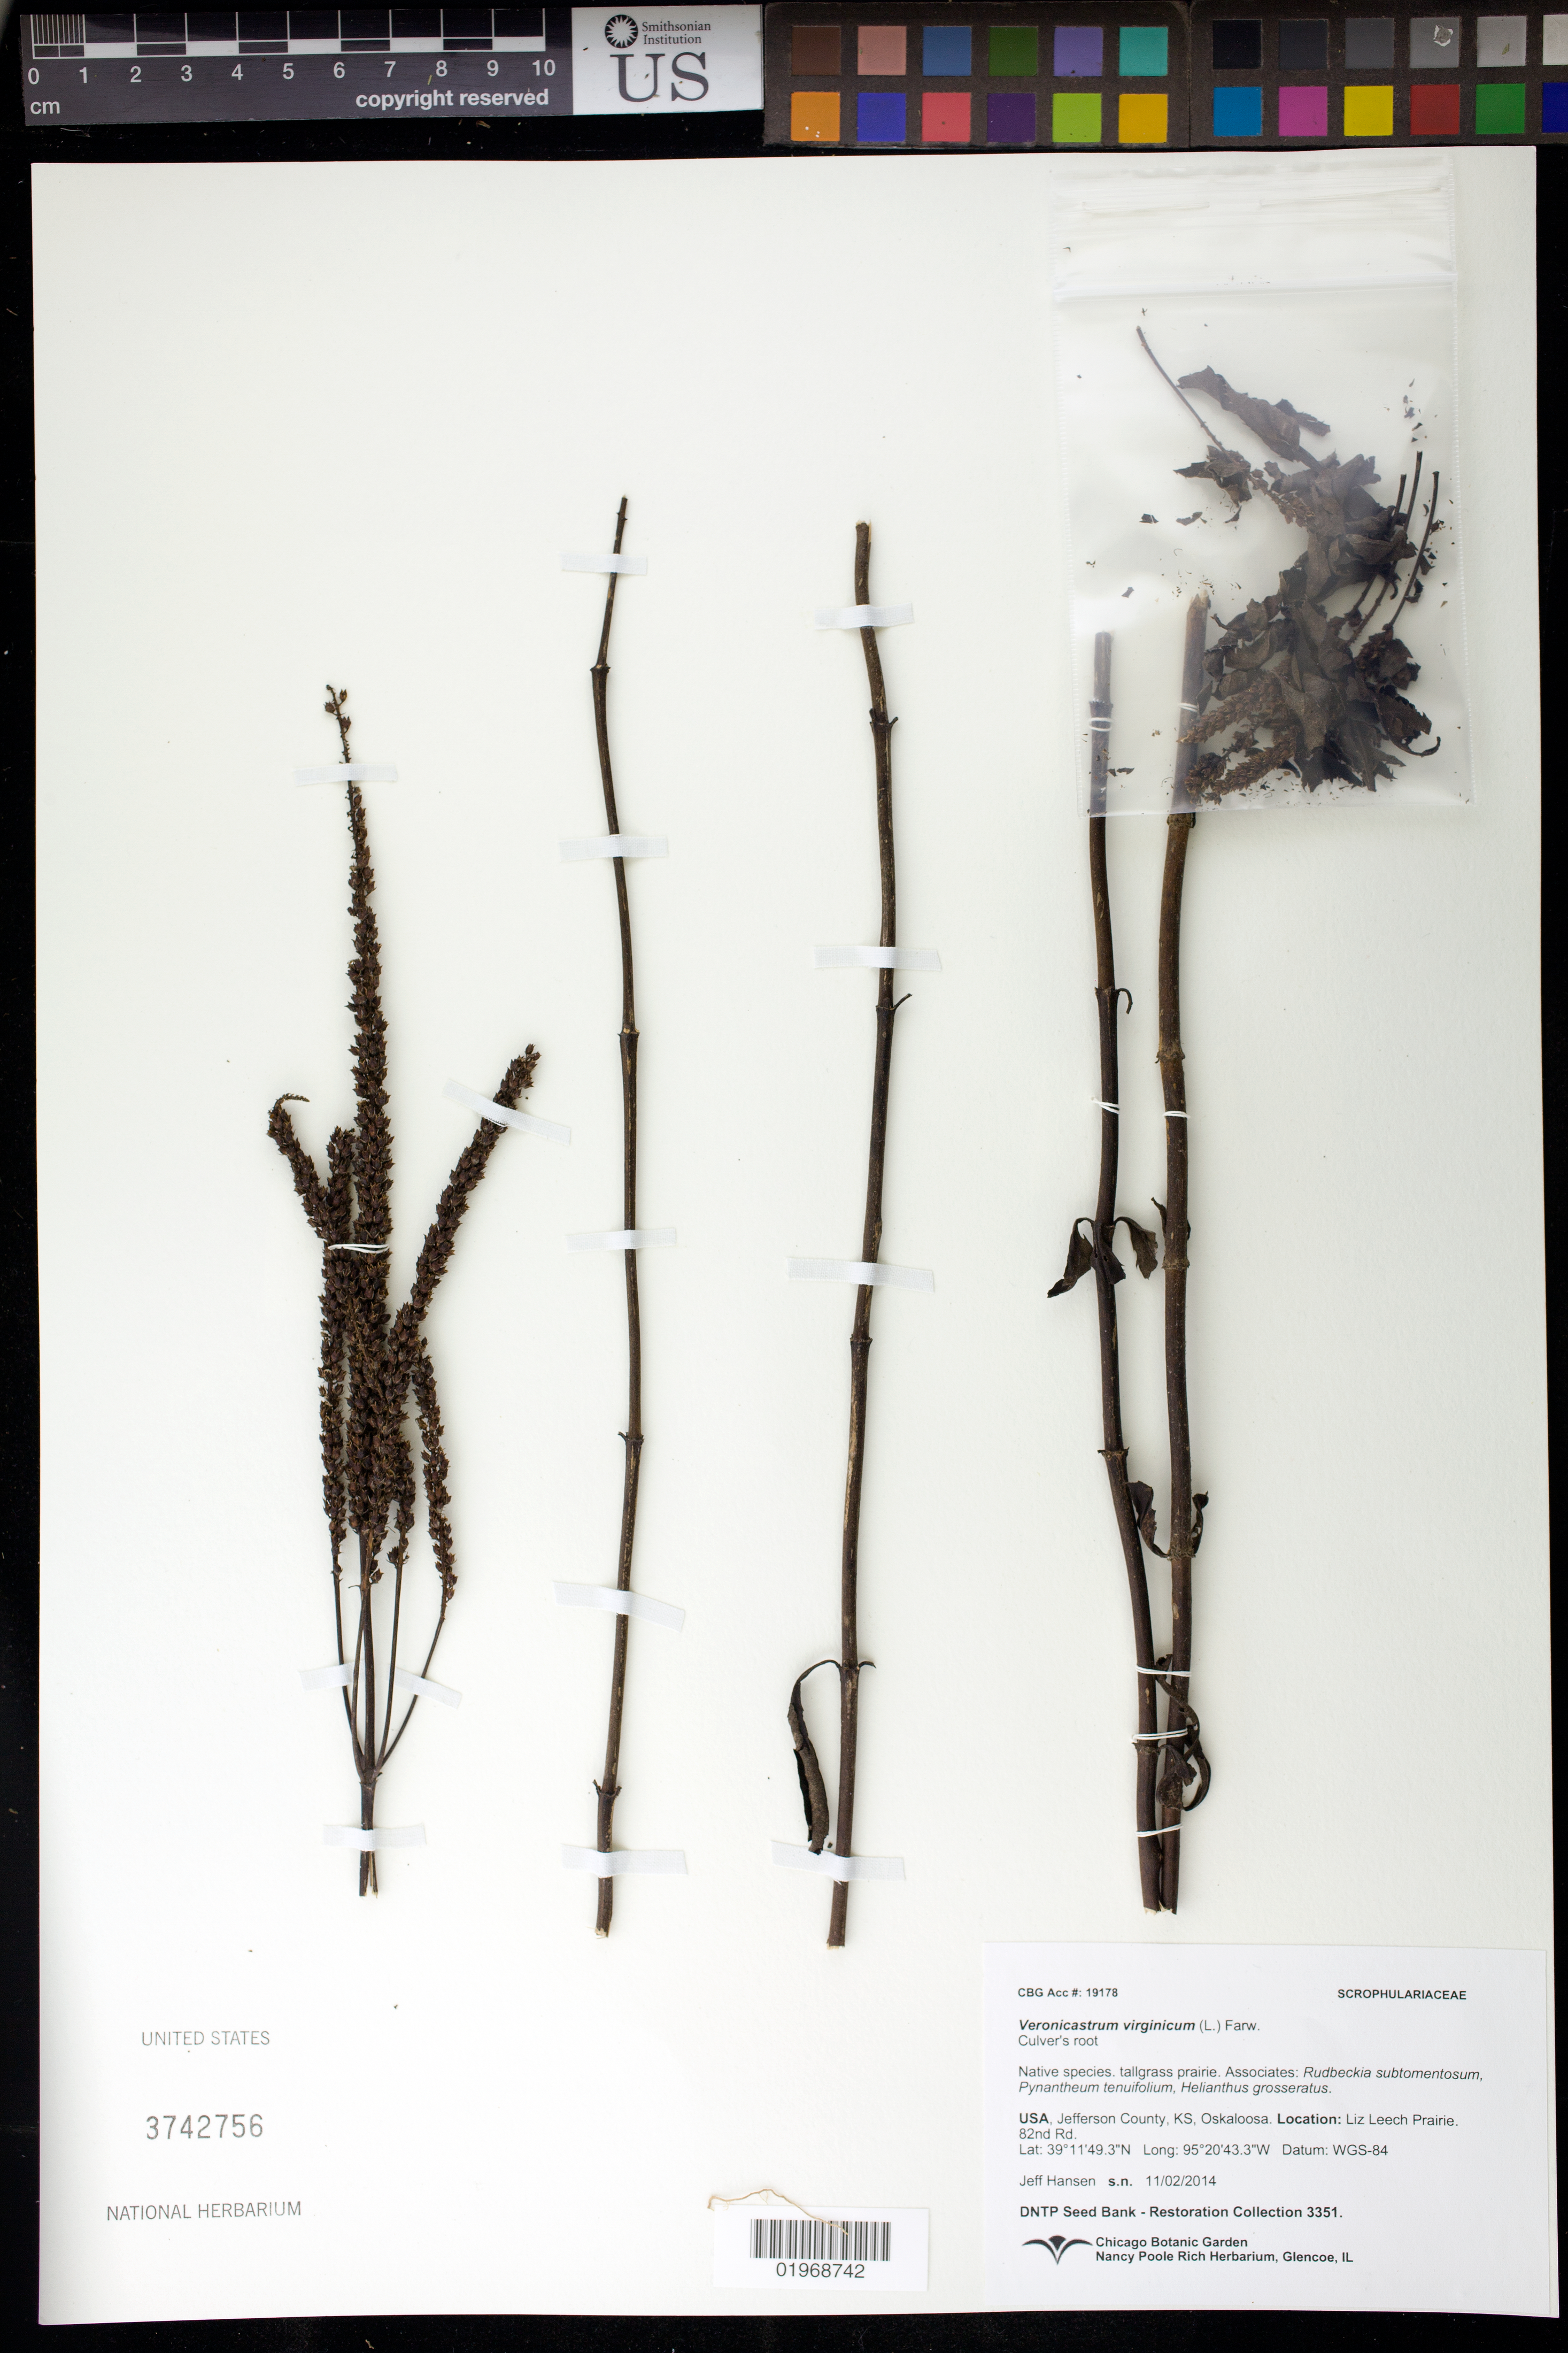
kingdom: Plantae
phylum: Tracheophyta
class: Magnoliopsida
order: Lamiales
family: Plantaginaceae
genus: Veronicastrum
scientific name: Veronicastrum virginicum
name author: (L.) Farw.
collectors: J. Hansen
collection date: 2014-11-02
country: United States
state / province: Kansas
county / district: Jefferson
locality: Oskaloosa, Liz Leech Prairie, 82-nd Rd.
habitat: Tallgrass prairie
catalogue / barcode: US 3742756